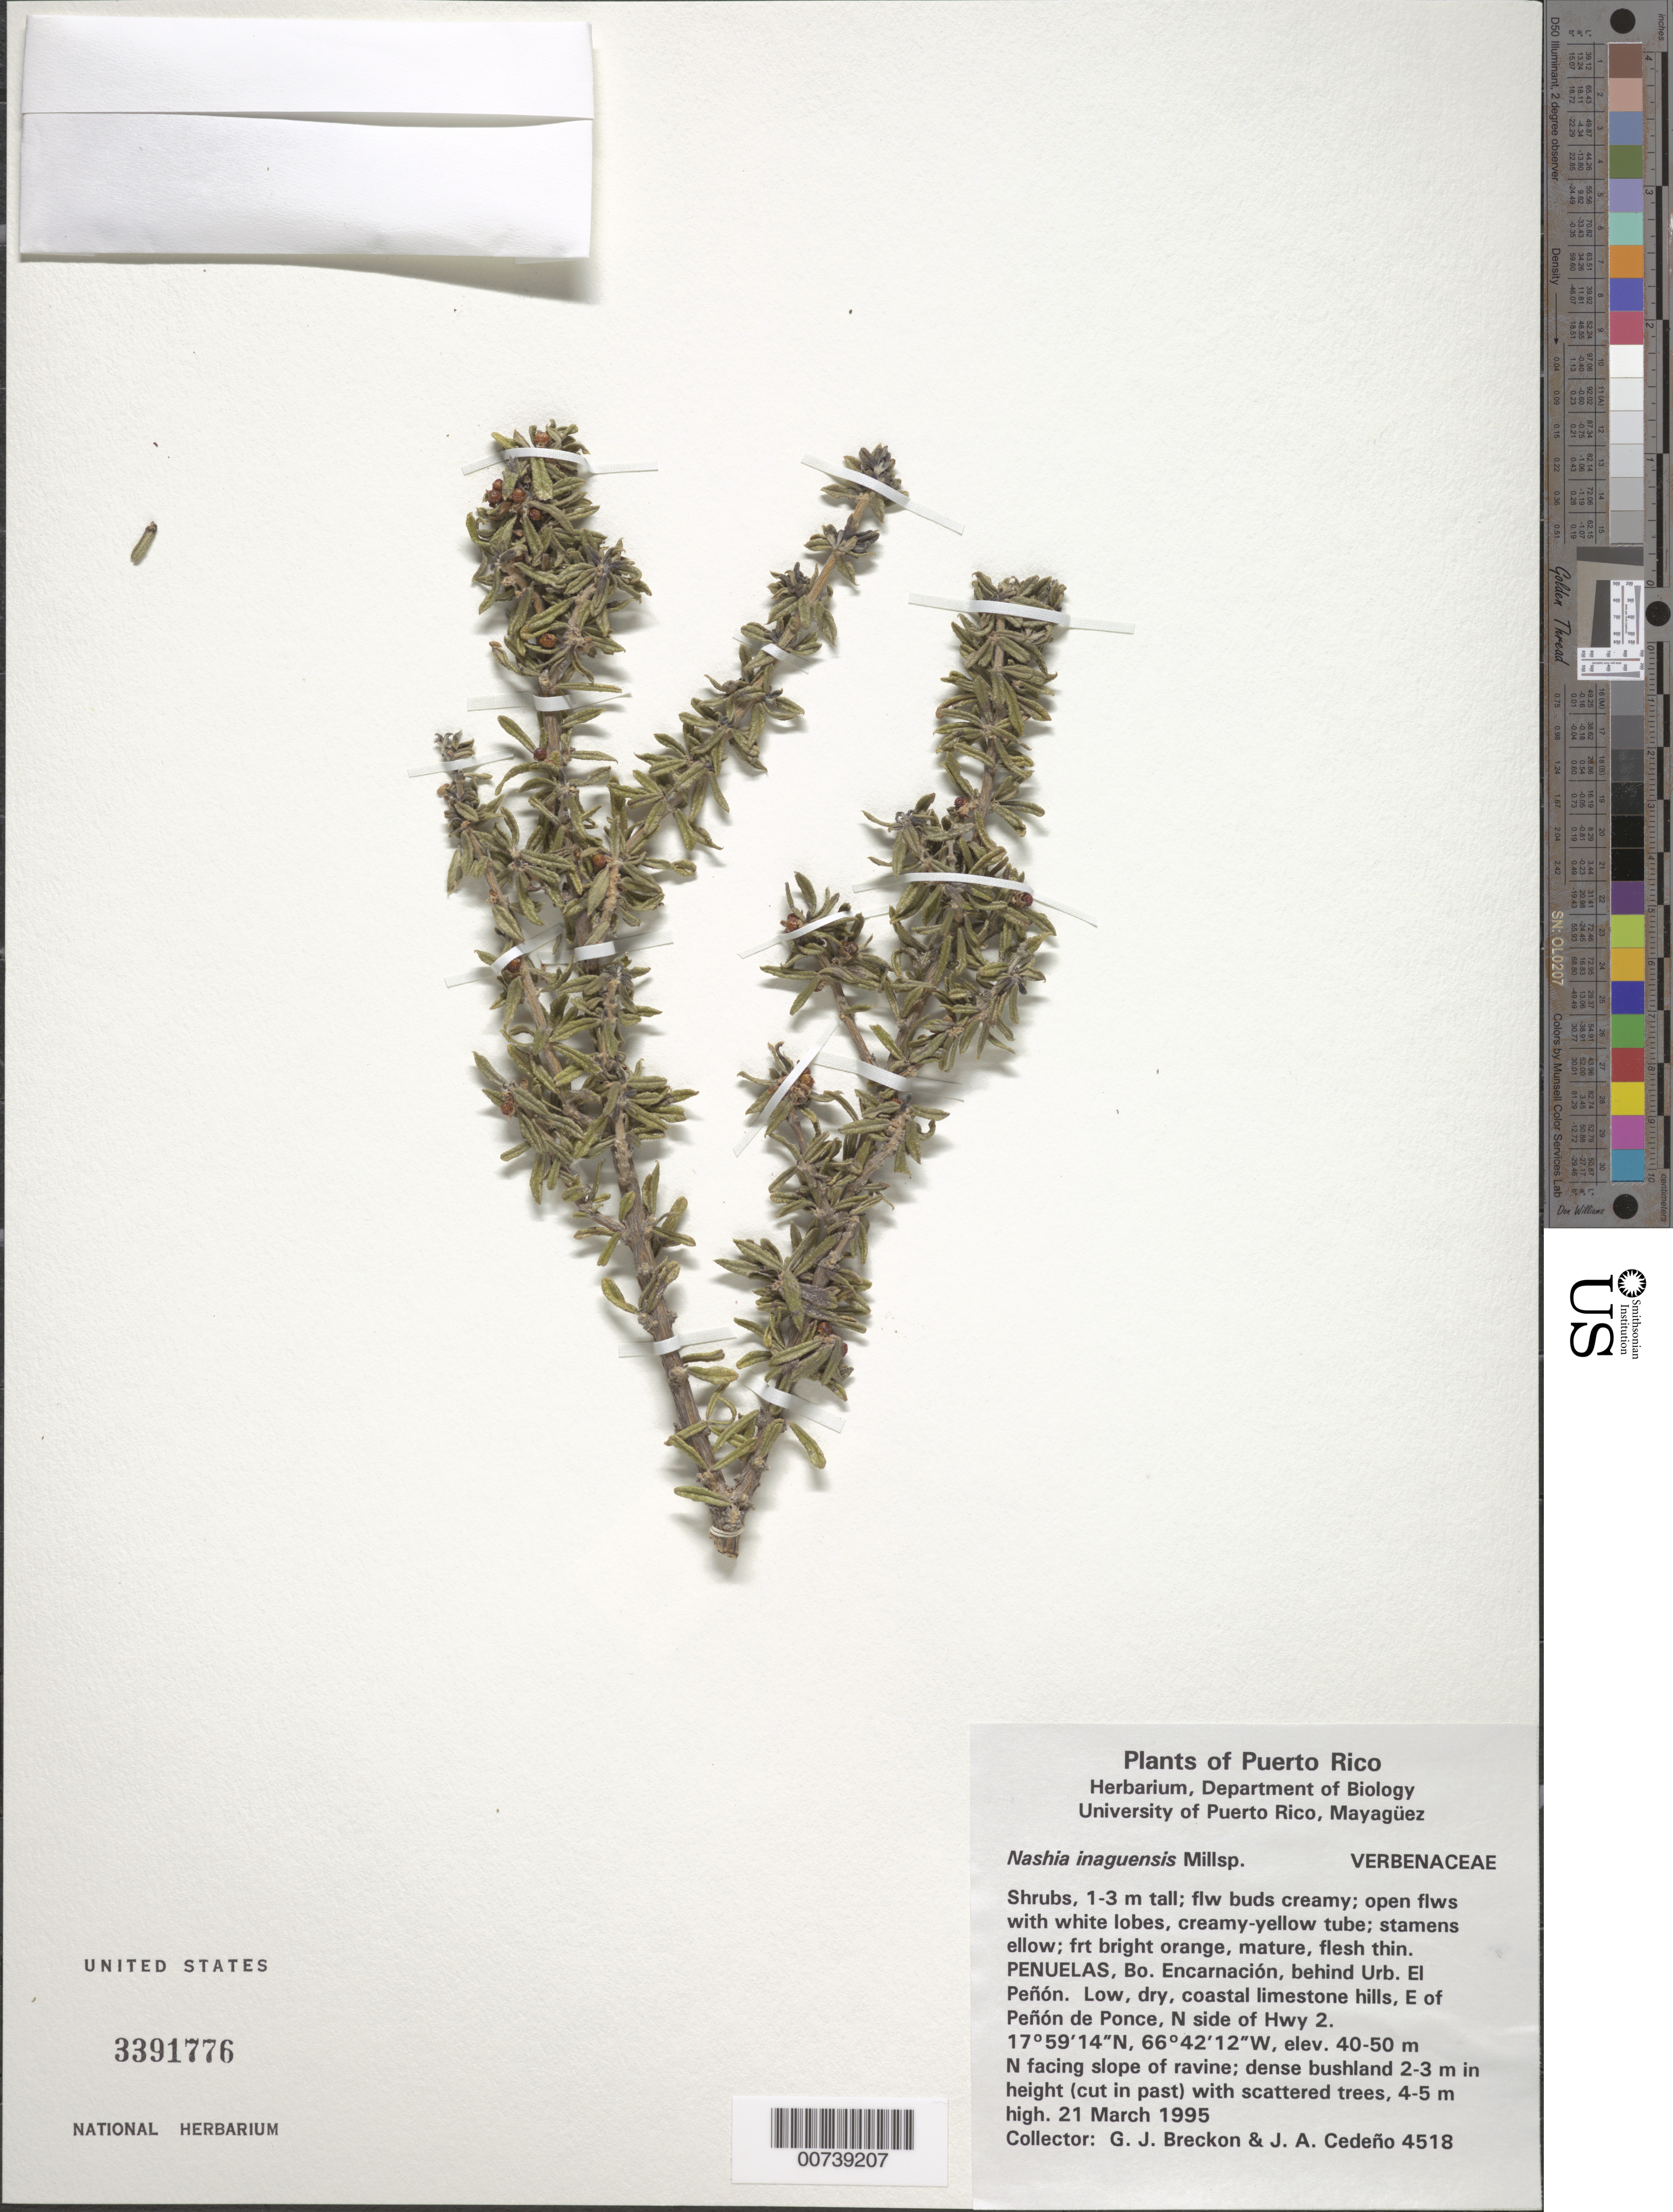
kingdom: Plantae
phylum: Tracheophyta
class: Magnoliopsida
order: Lamiales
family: Verbenaceae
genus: Nashia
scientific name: Nashia inaguensis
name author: Millsp.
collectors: G. J. Breckon & J. A. Cedeño M.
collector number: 4518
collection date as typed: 21 Mar 1995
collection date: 1995-03-21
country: Puerto Rico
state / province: Peñuelas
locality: Peñuelas, Bo. Encarnación, behind Urb. El Peñon; E of Peñon de Ponce, N side of Hwy 2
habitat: Low, dry coastal limestone hills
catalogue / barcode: US 3391776